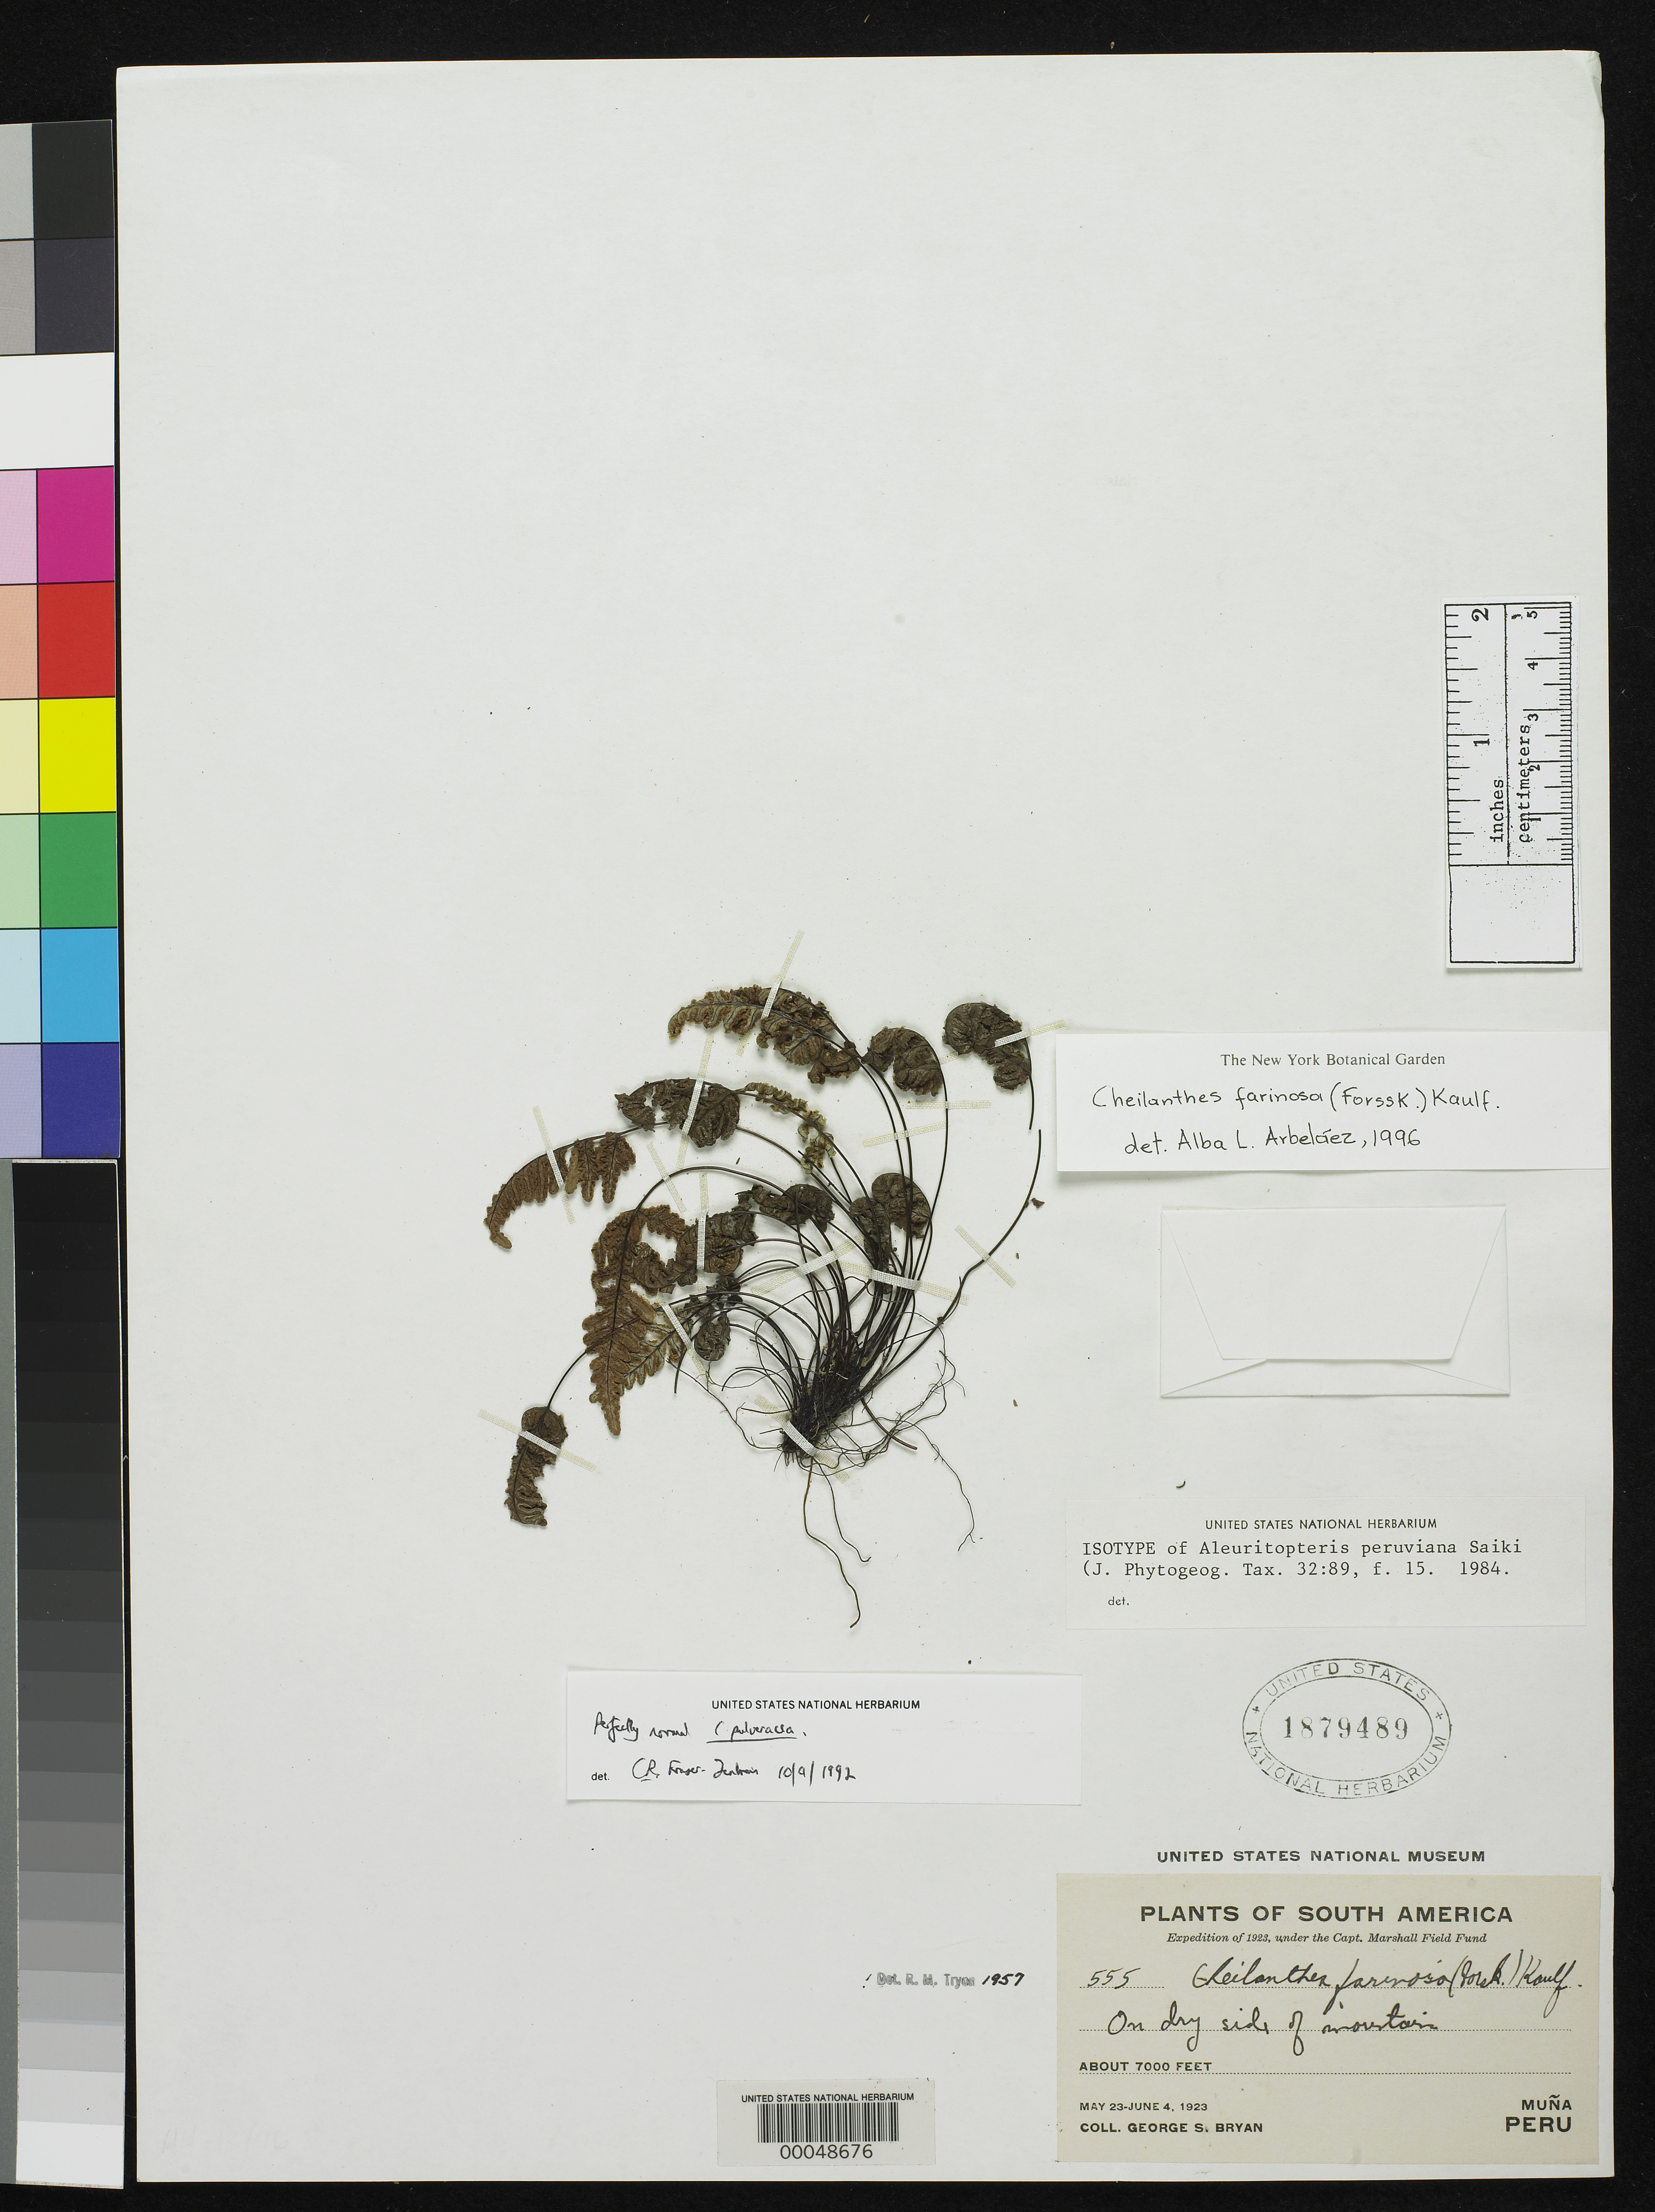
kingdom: Plantae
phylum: Tracheophyta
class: Polypodiopsida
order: Polypodiales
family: Pteridaceae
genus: Aleuritopteris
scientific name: Aleuritopteris peruviana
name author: Saiki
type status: Isotype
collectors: G. S. Bryan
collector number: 555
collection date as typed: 23 May 1923 to 04 Jun 1923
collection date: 1923-05-23/1923-06-04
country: Peru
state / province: Huánuco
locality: Muña, on dry side of mountain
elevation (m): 2134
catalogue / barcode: US 1879489